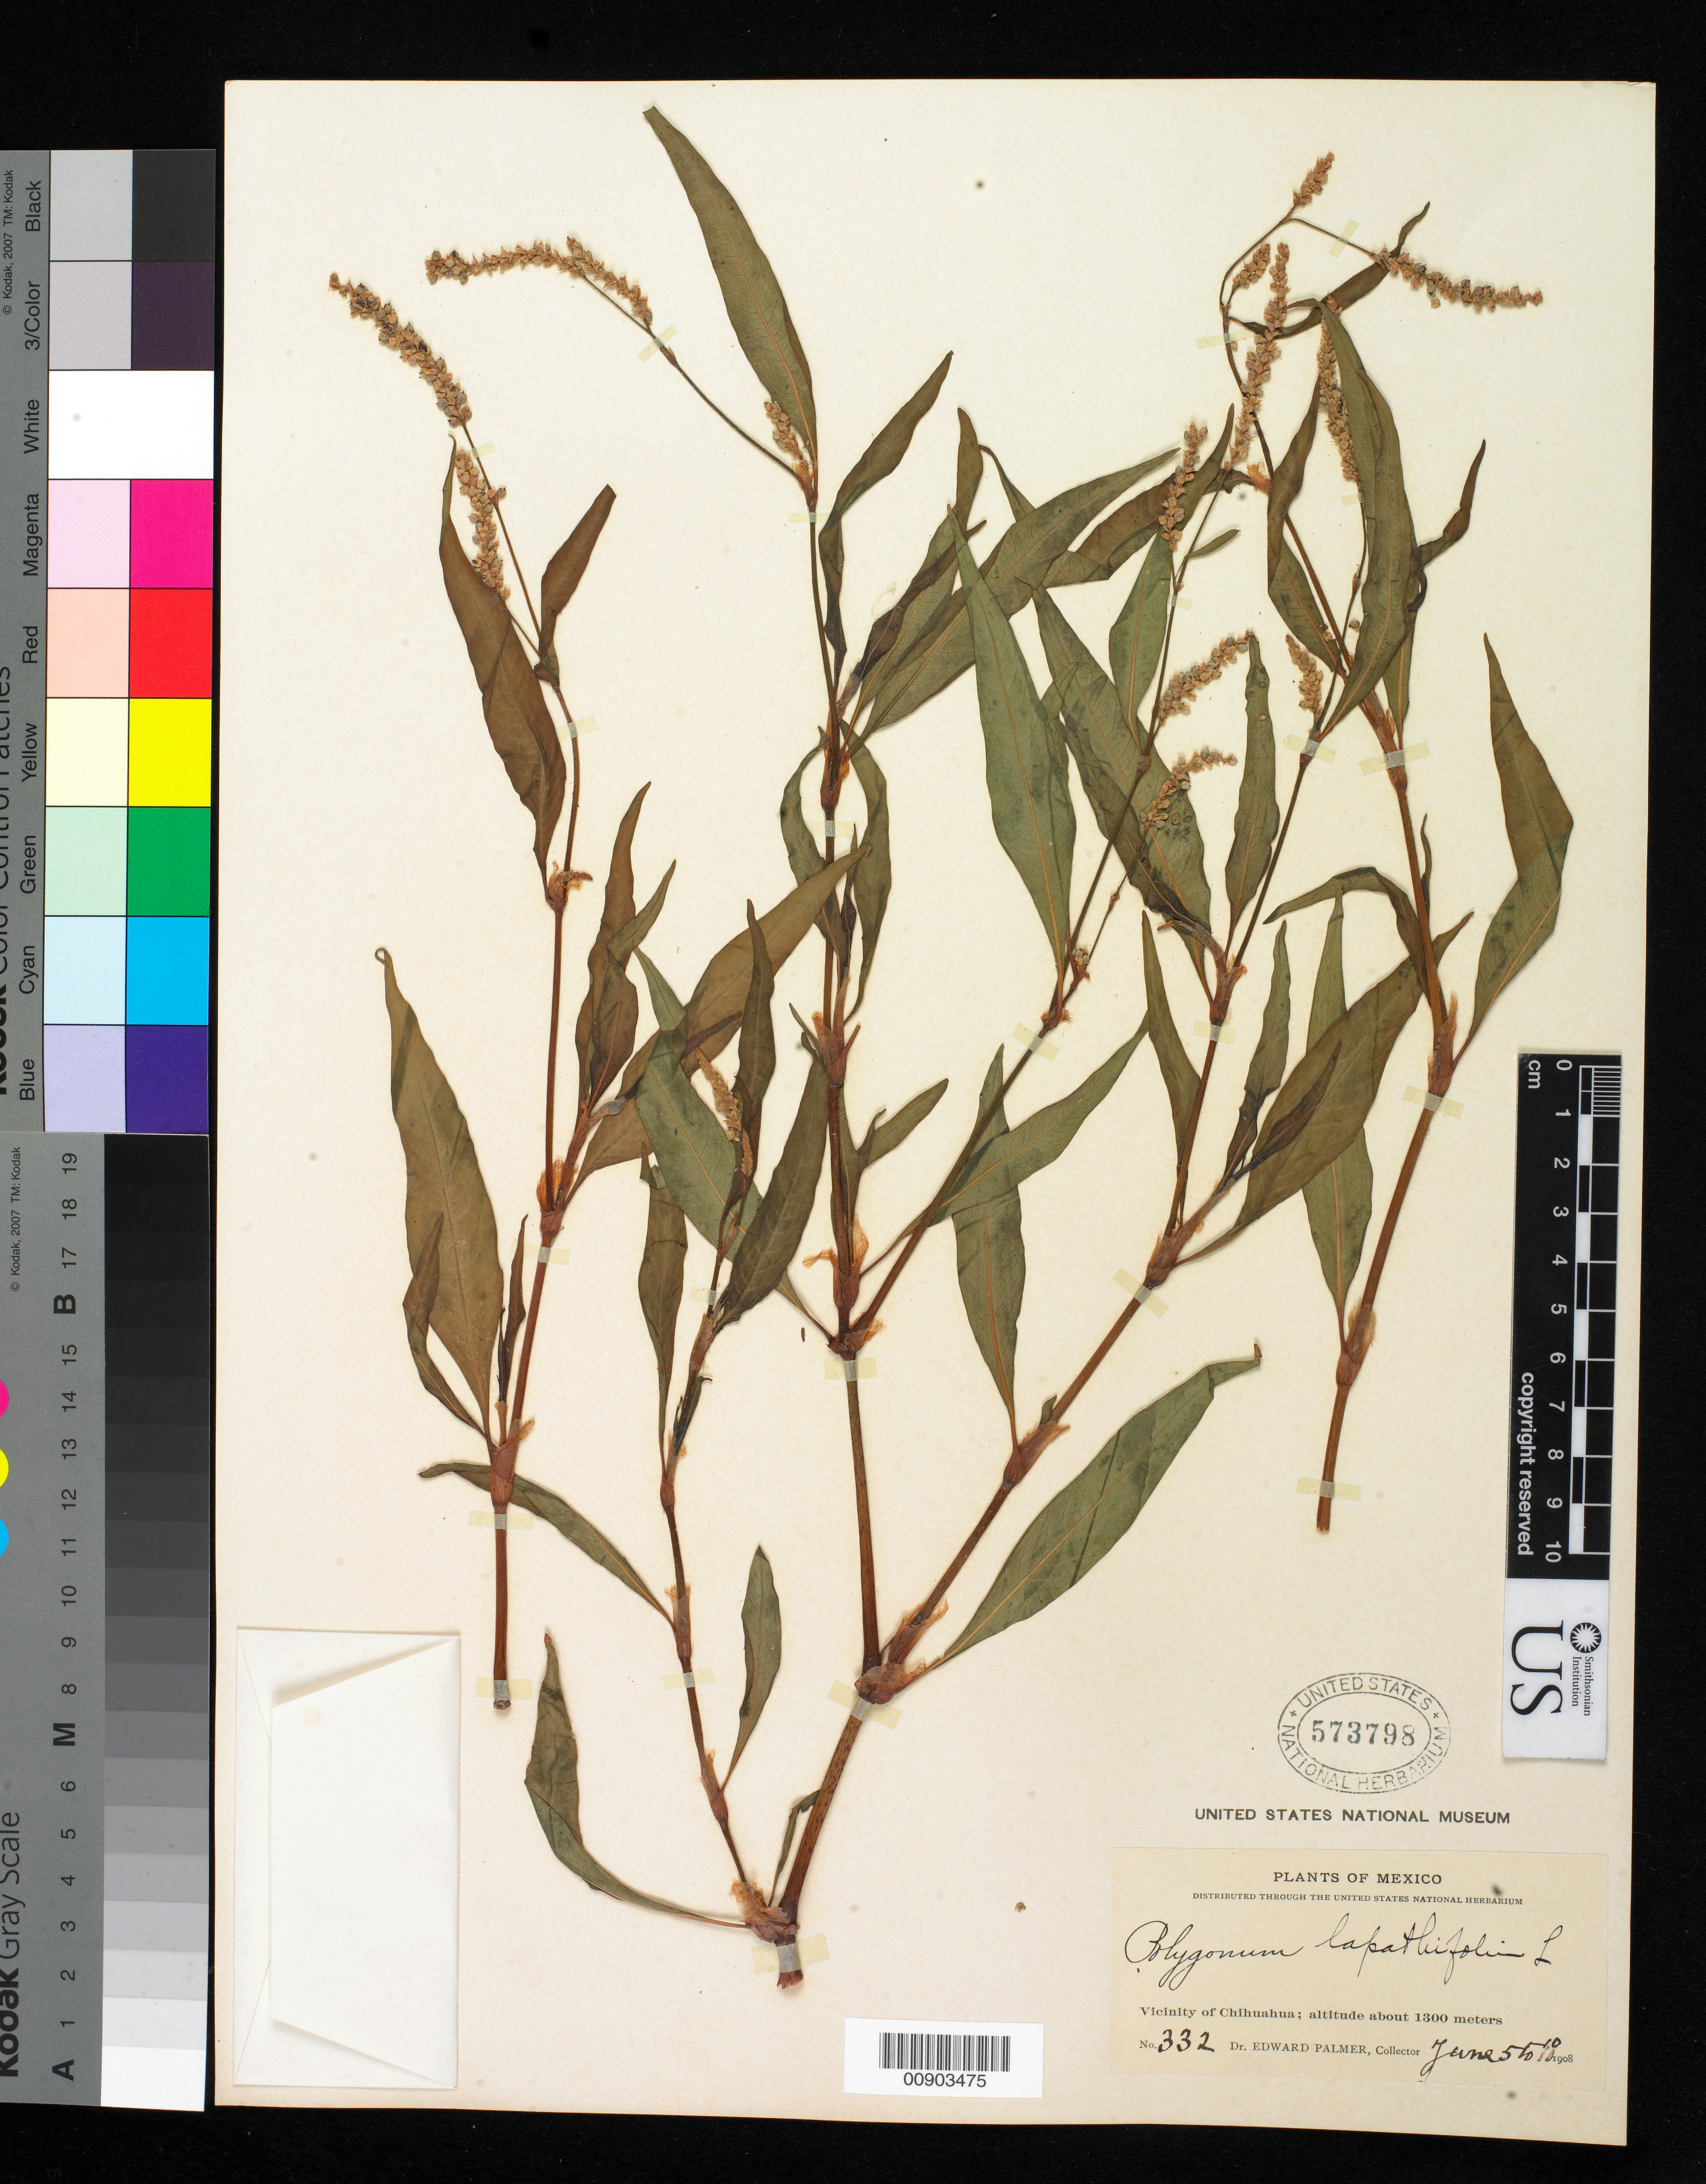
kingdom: Plantae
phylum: Tracheophyta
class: Magnoliopsida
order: Caryophyllales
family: Polygonaceae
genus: Polygonum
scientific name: Polygonum lapathifolium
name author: L.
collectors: E. Palmer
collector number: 332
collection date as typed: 05 Jun 1908 to 10 Jun 1908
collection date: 1908-06-05/1908-06-10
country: Mexico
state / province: Chihuahua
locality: Vicinity of Chihuahua.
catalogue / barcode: US 573798